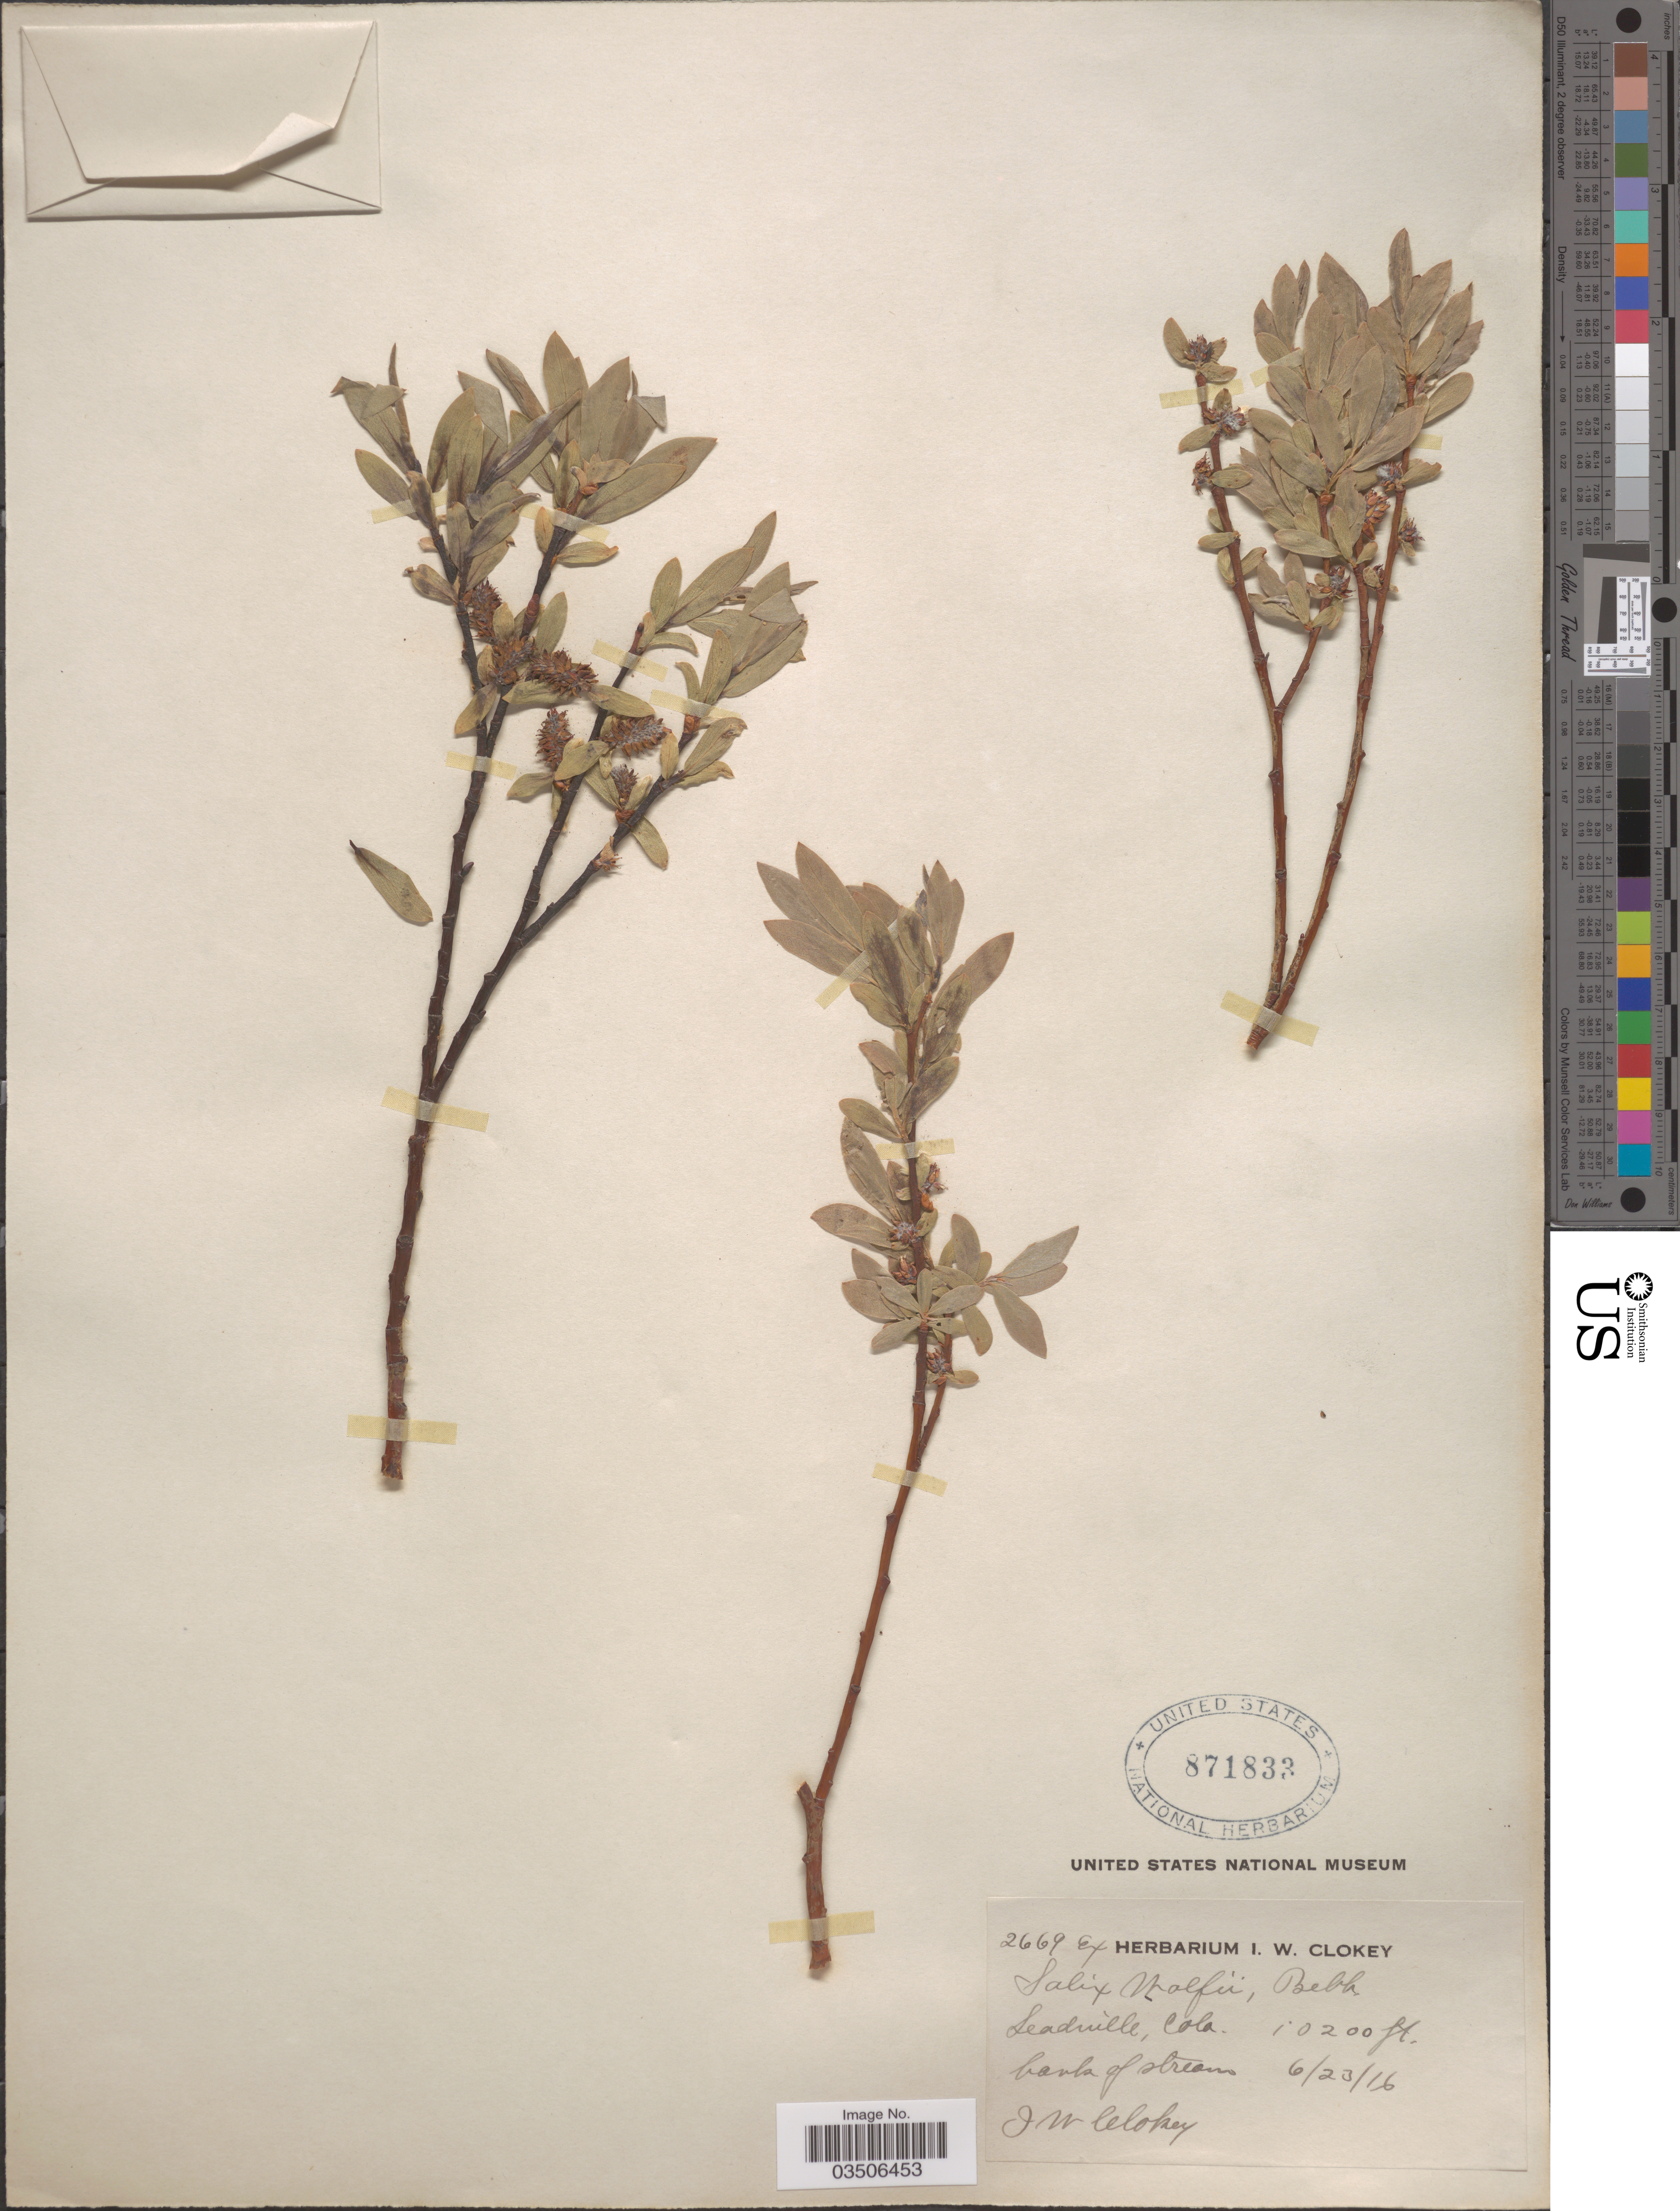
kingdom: Plantae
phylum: Tracheophyta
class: Magnoliopsida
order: Malpighiales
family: Salicaceae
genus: Salix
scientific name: Salix wolfii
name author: Bebb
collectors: I. W. Clokey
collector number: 2669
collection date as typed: Transcribed d/m/y: 23/6/16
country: United States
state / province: Colorado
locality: Leadville.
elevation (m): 3109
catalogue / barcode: US 871833